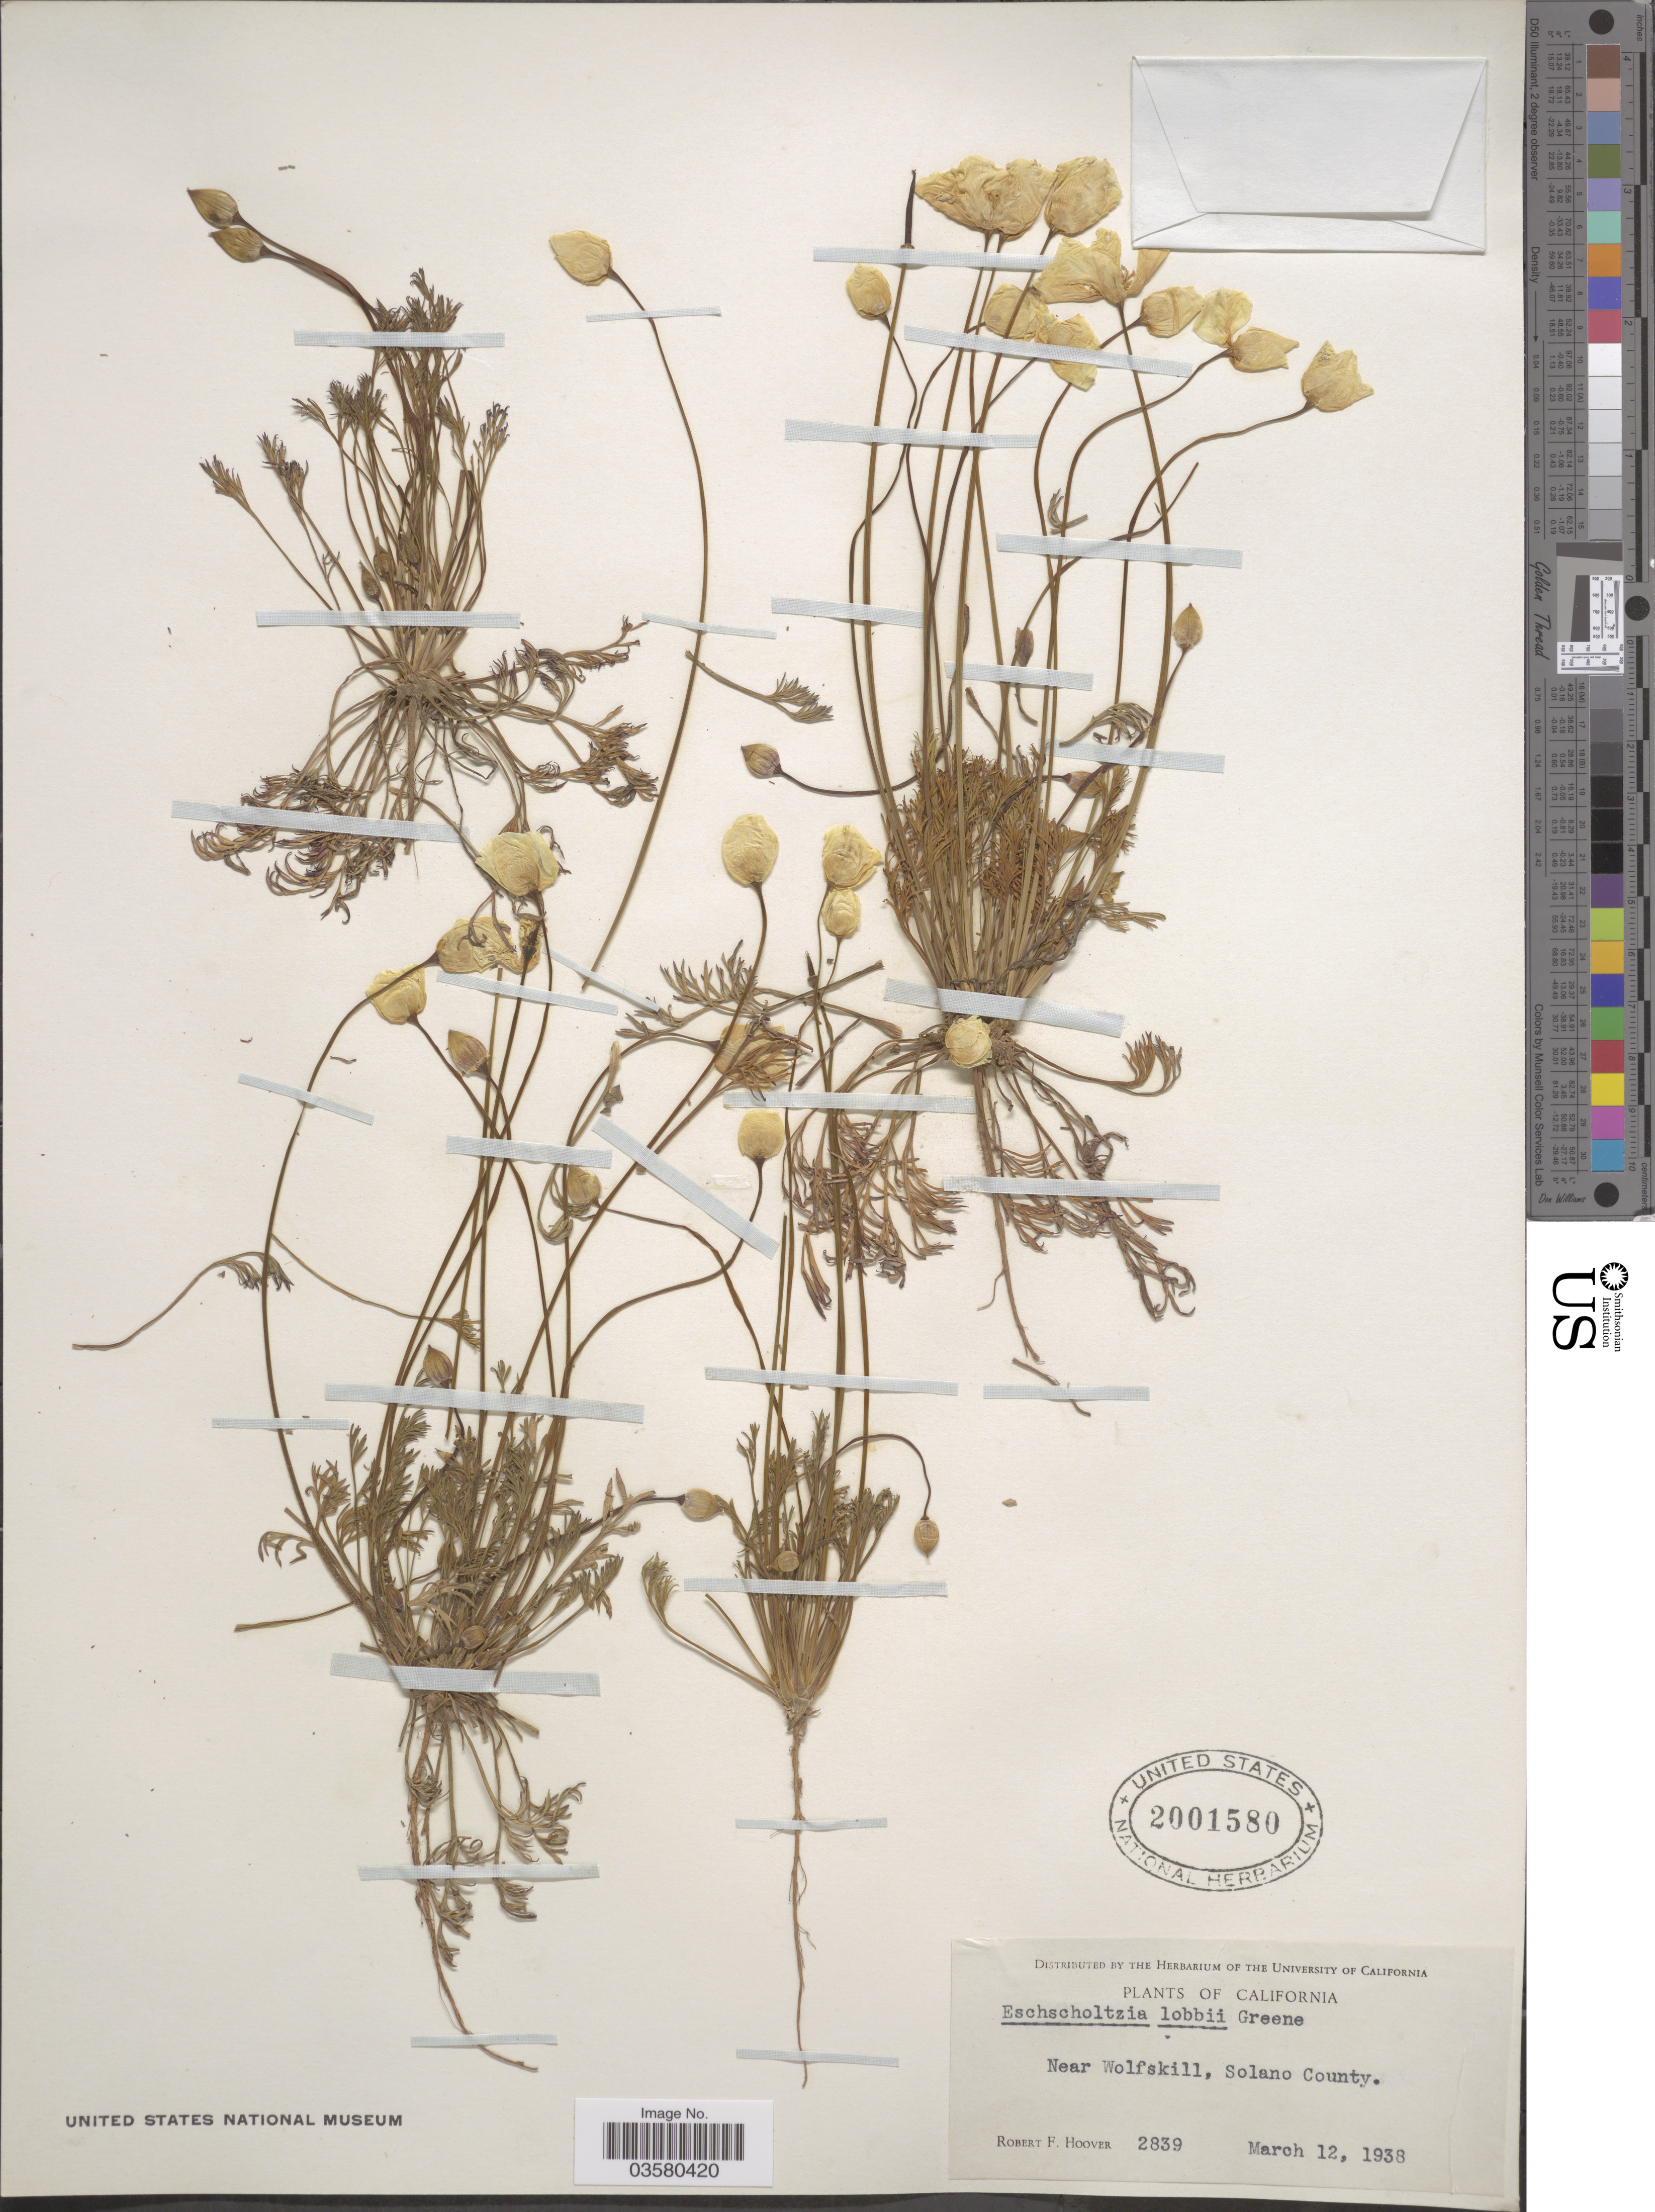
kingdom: Plantae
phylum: Tracheophyta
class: Magnoliopsida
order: Ranunculales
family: Papaveraceae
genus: Eschscholzia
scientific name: Eschscholzia lobbii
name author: Greene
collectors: R. F. Hoover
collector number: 2839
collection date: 1938-03-12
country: United States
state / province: California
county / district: Solano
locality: Near Wolfskill, Solano County.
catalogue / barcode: US 2001580